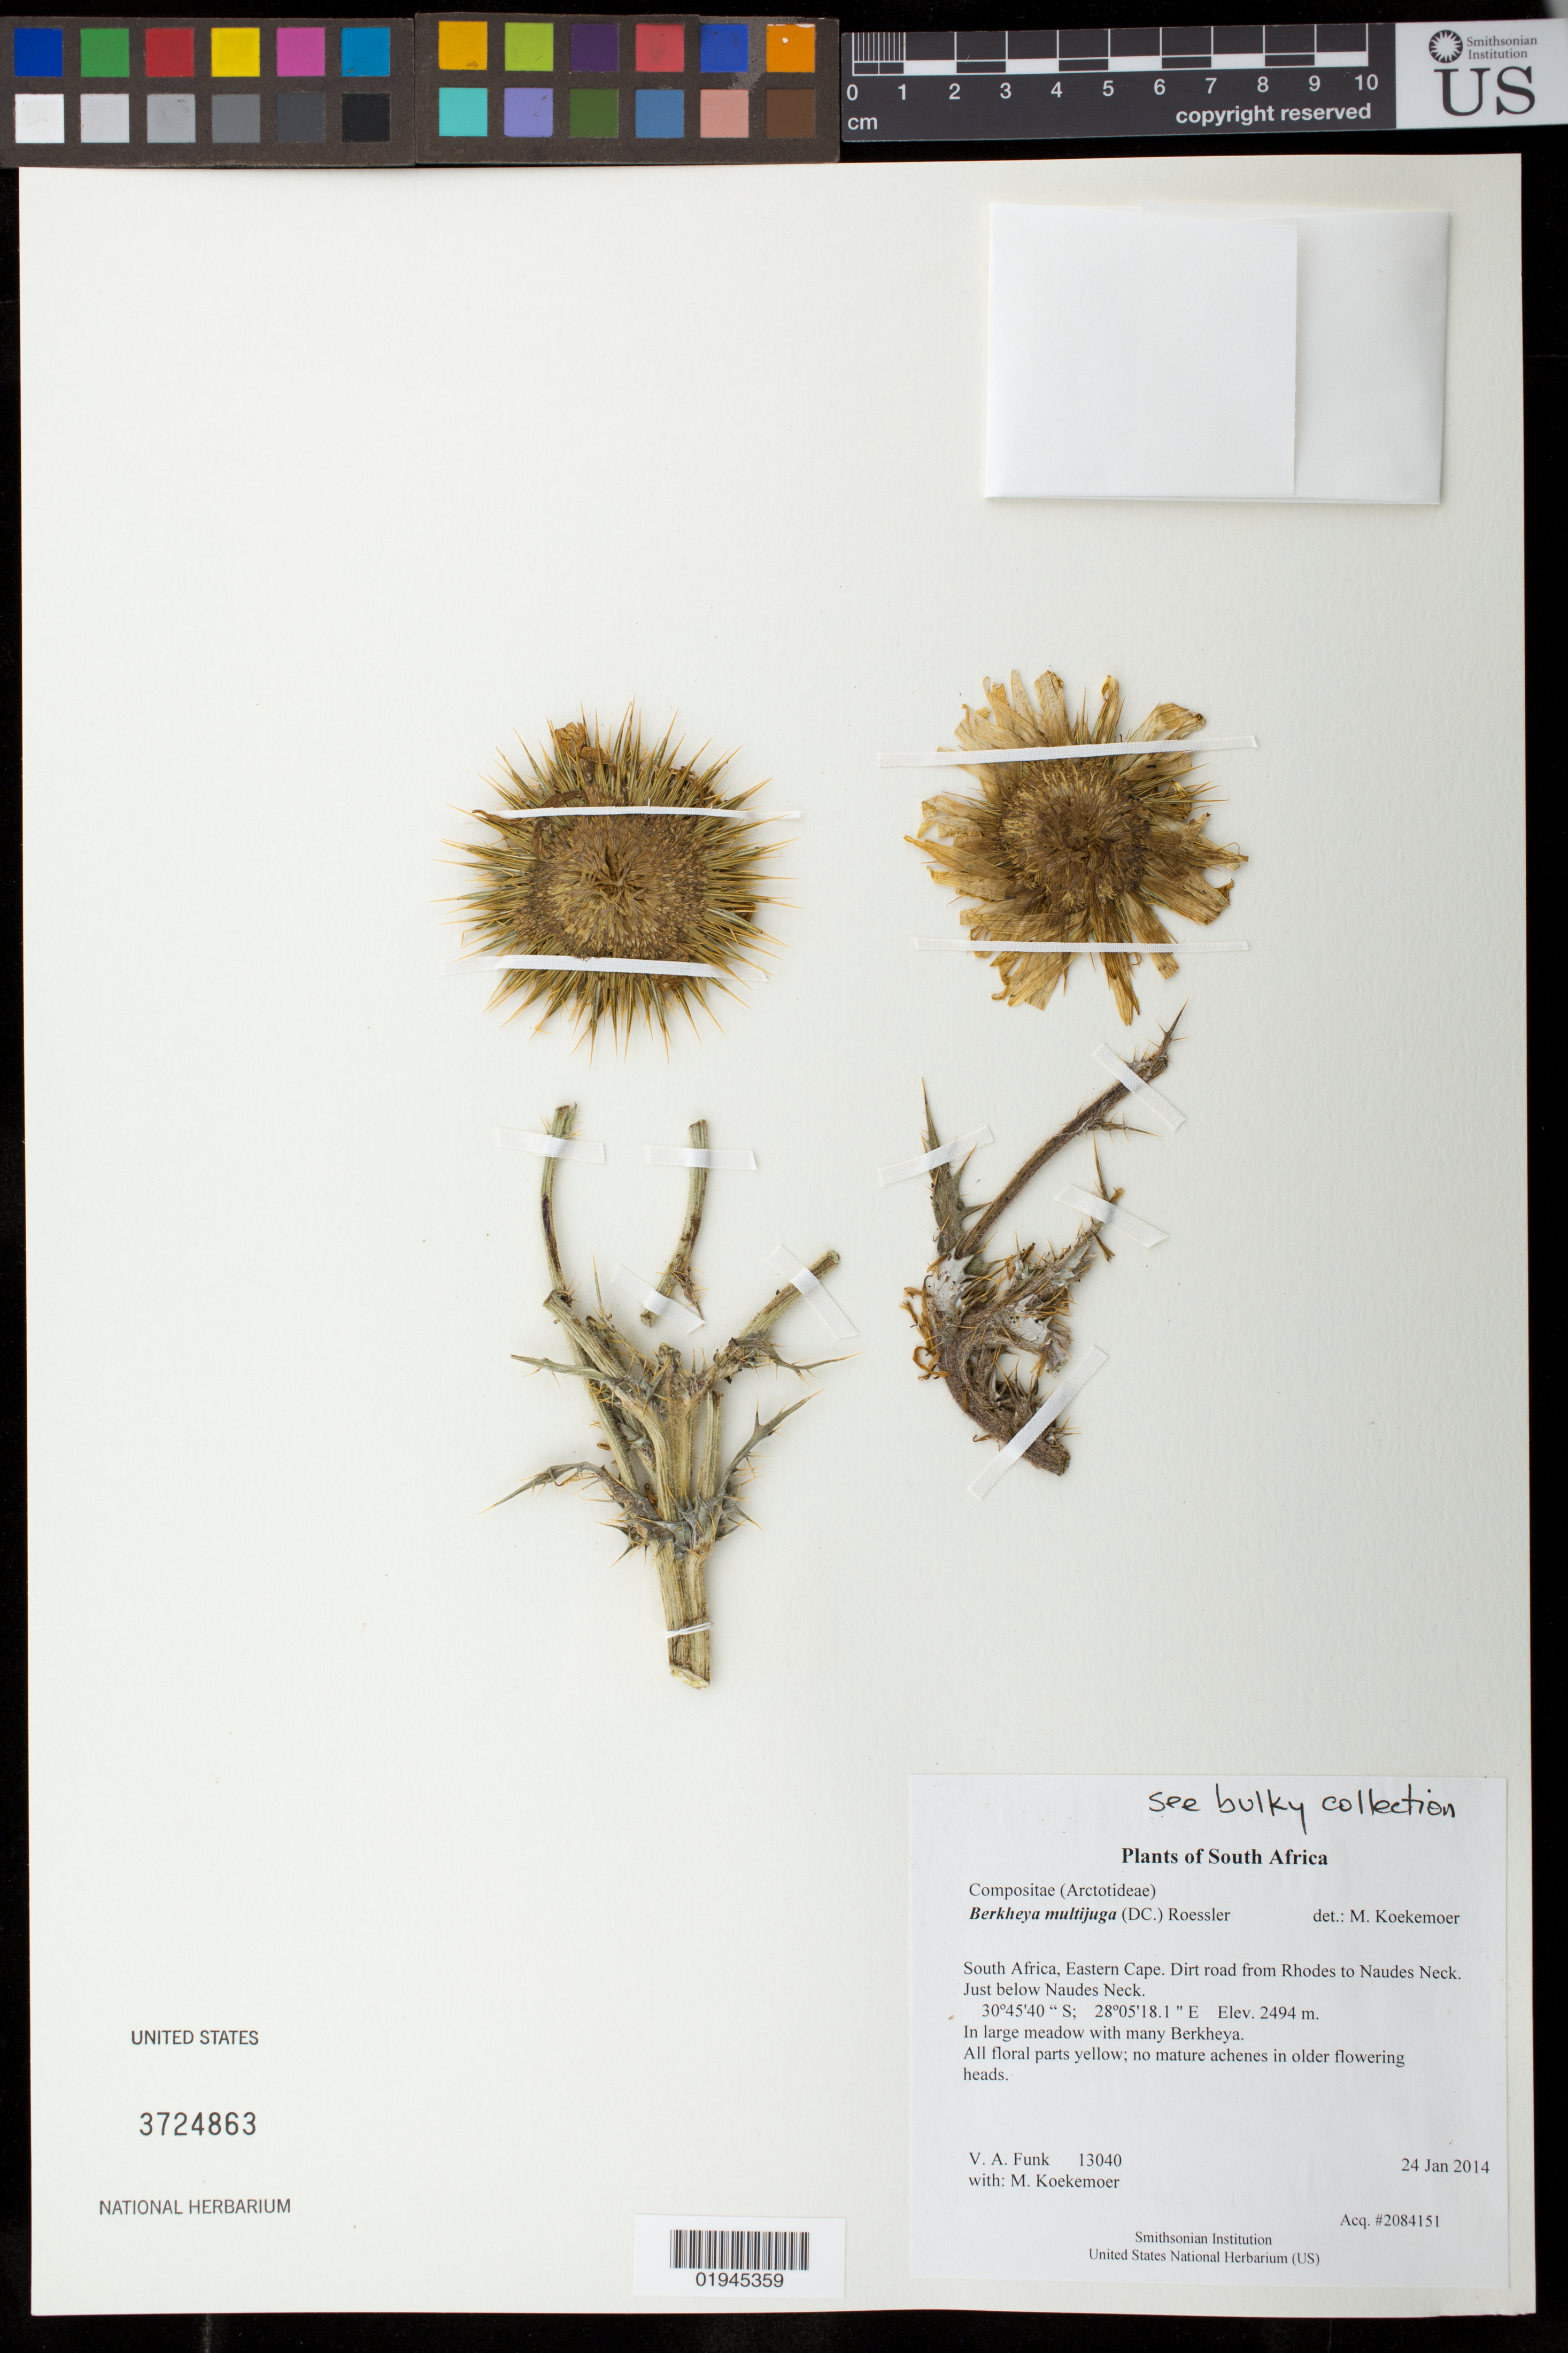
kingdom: Plantae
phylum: Tracheophyta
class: Magnoliopsida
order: Asterales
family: Asteraceae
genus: Berkheya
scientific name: Berkheya multijuga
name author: (DC.) Roessler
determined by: Koekemoer, M.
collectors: M. Koekemoer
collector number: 13040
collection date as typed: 24 Jan 2014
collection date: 2014-01-24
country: South Africa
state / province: Eastern Cape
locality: Just below Naudes Neck Pass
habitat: In area with lots of Berkheya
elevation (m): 2494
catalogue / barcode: US 3724863